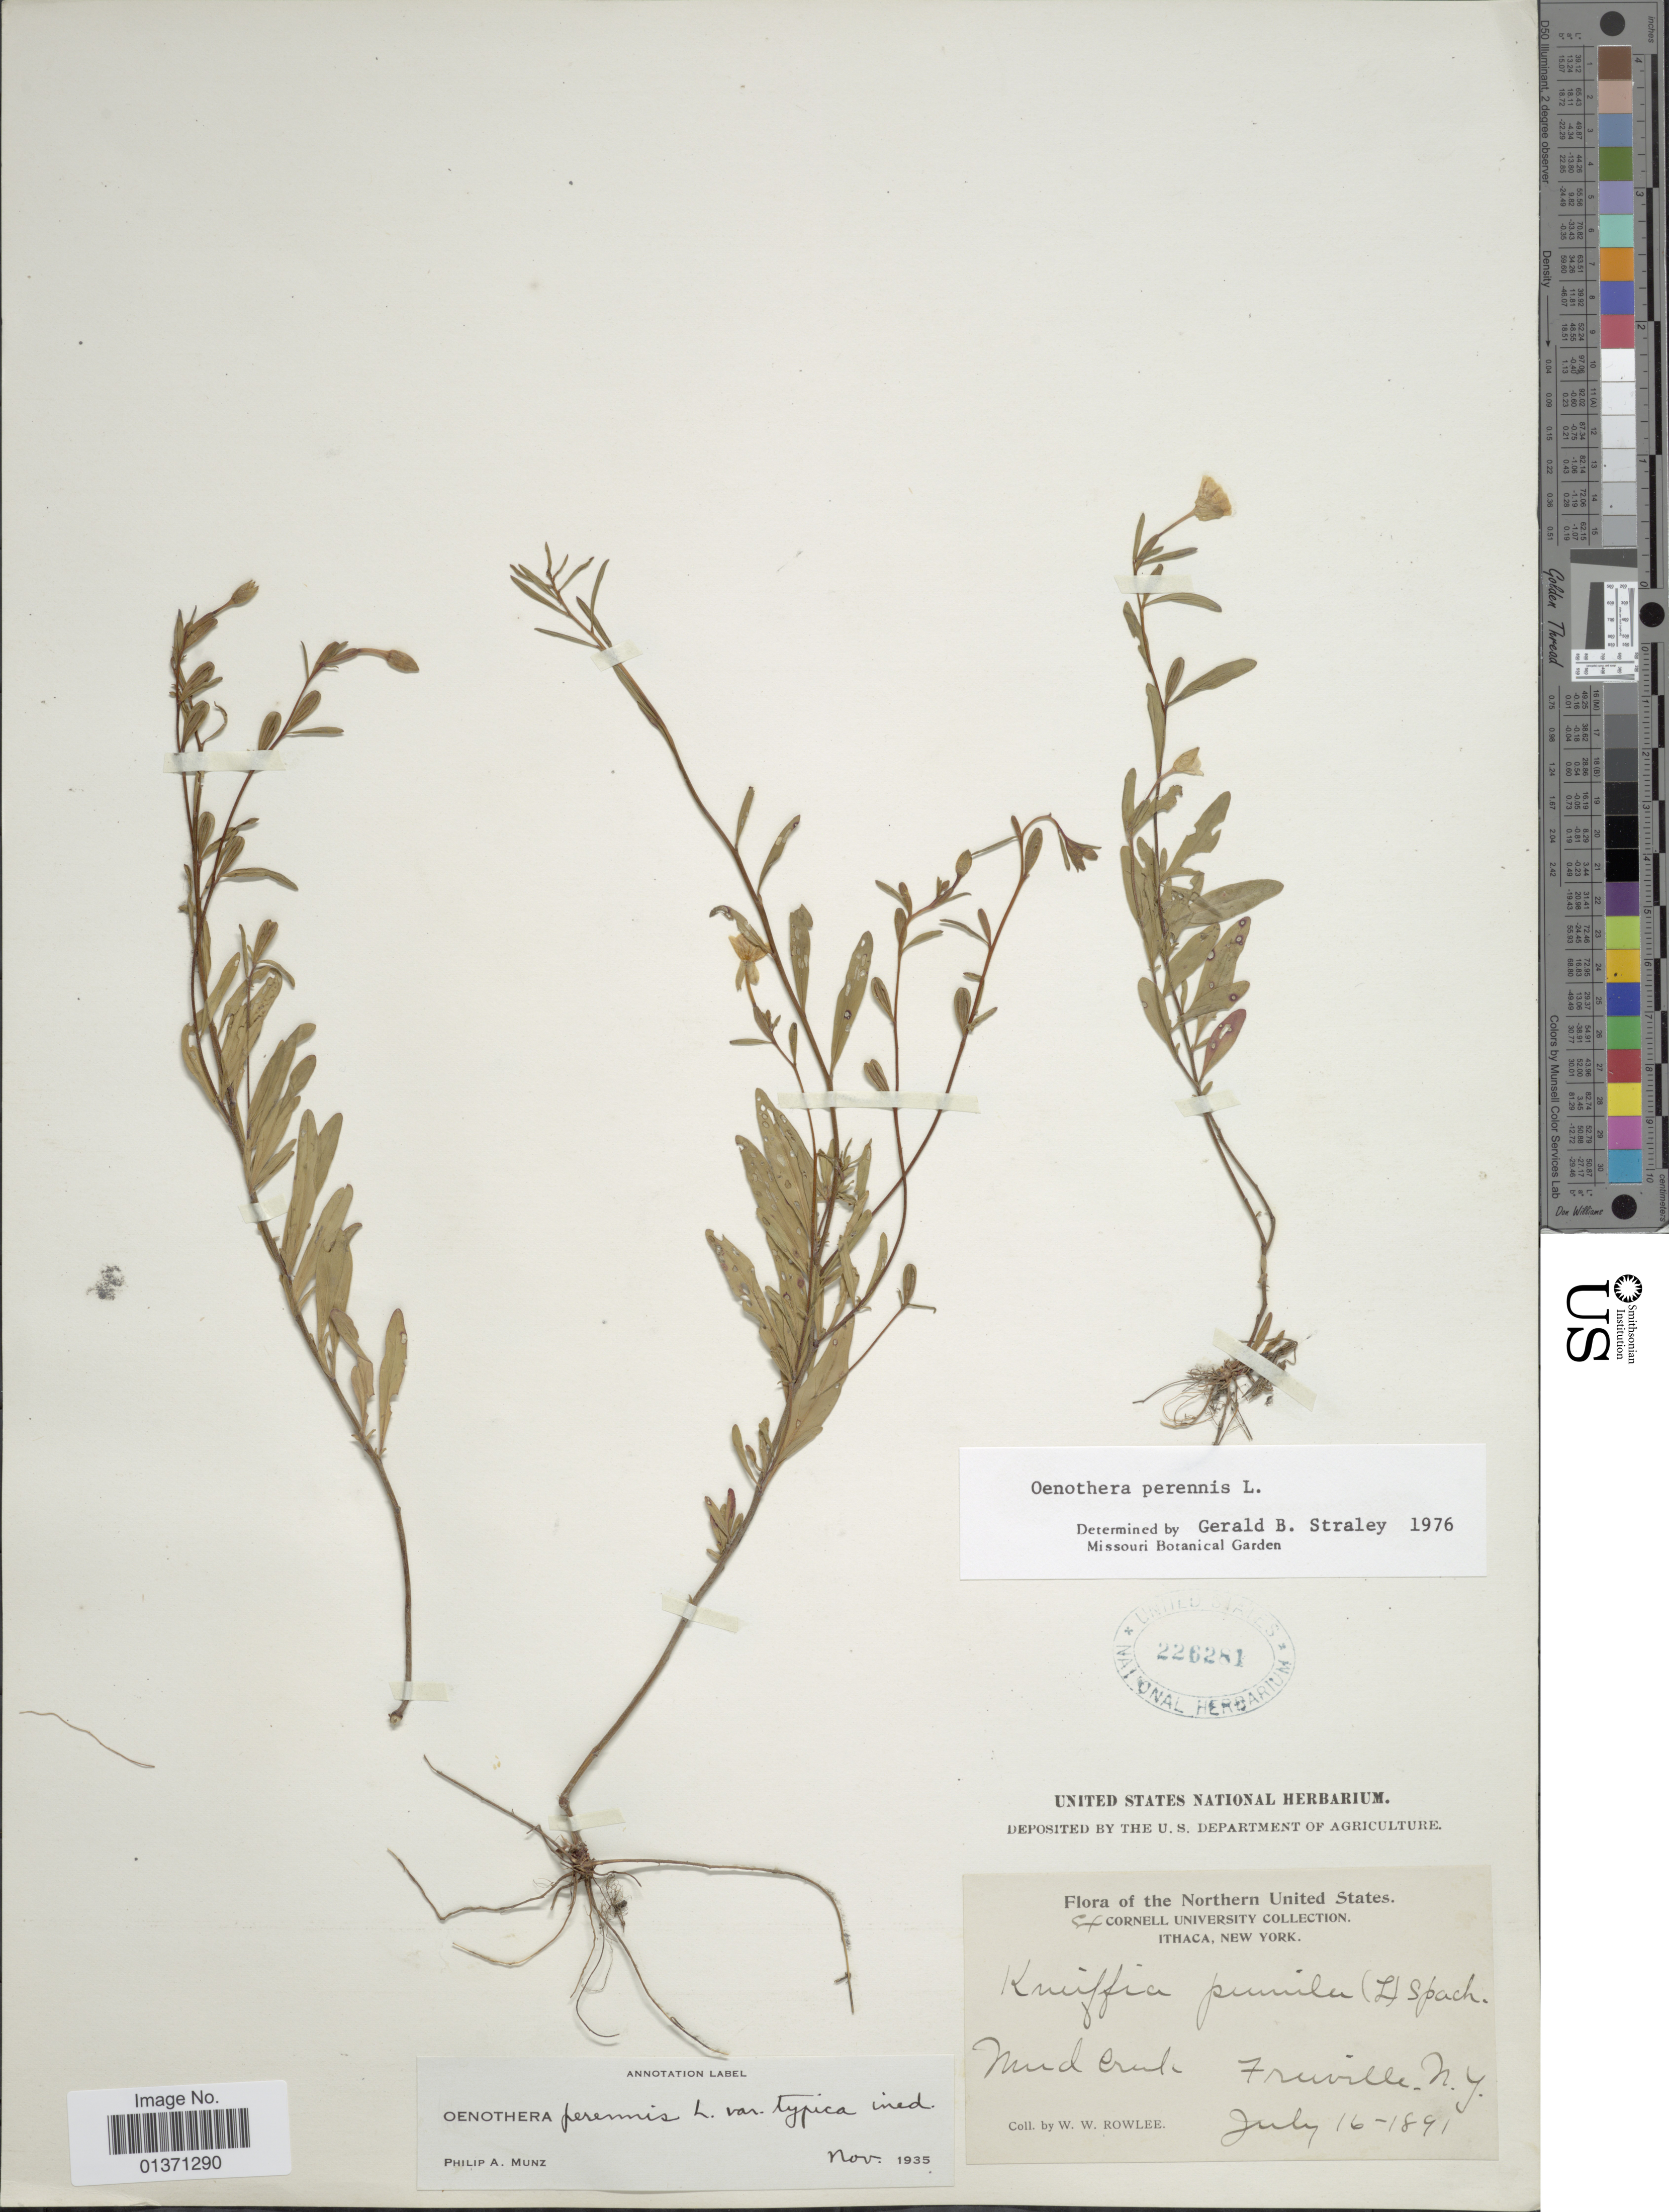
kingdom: Plantae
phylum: Tracheophyta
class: Magnoliopsida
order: Myrtales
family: Onagraceae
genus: Oenothera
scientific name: Oenothera perennis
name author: L.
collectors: W. W. Rowlee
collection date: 1891-07-16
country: United States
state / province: New York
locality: Ithaca, Mud Creek, Freeville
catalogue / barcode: US 226281